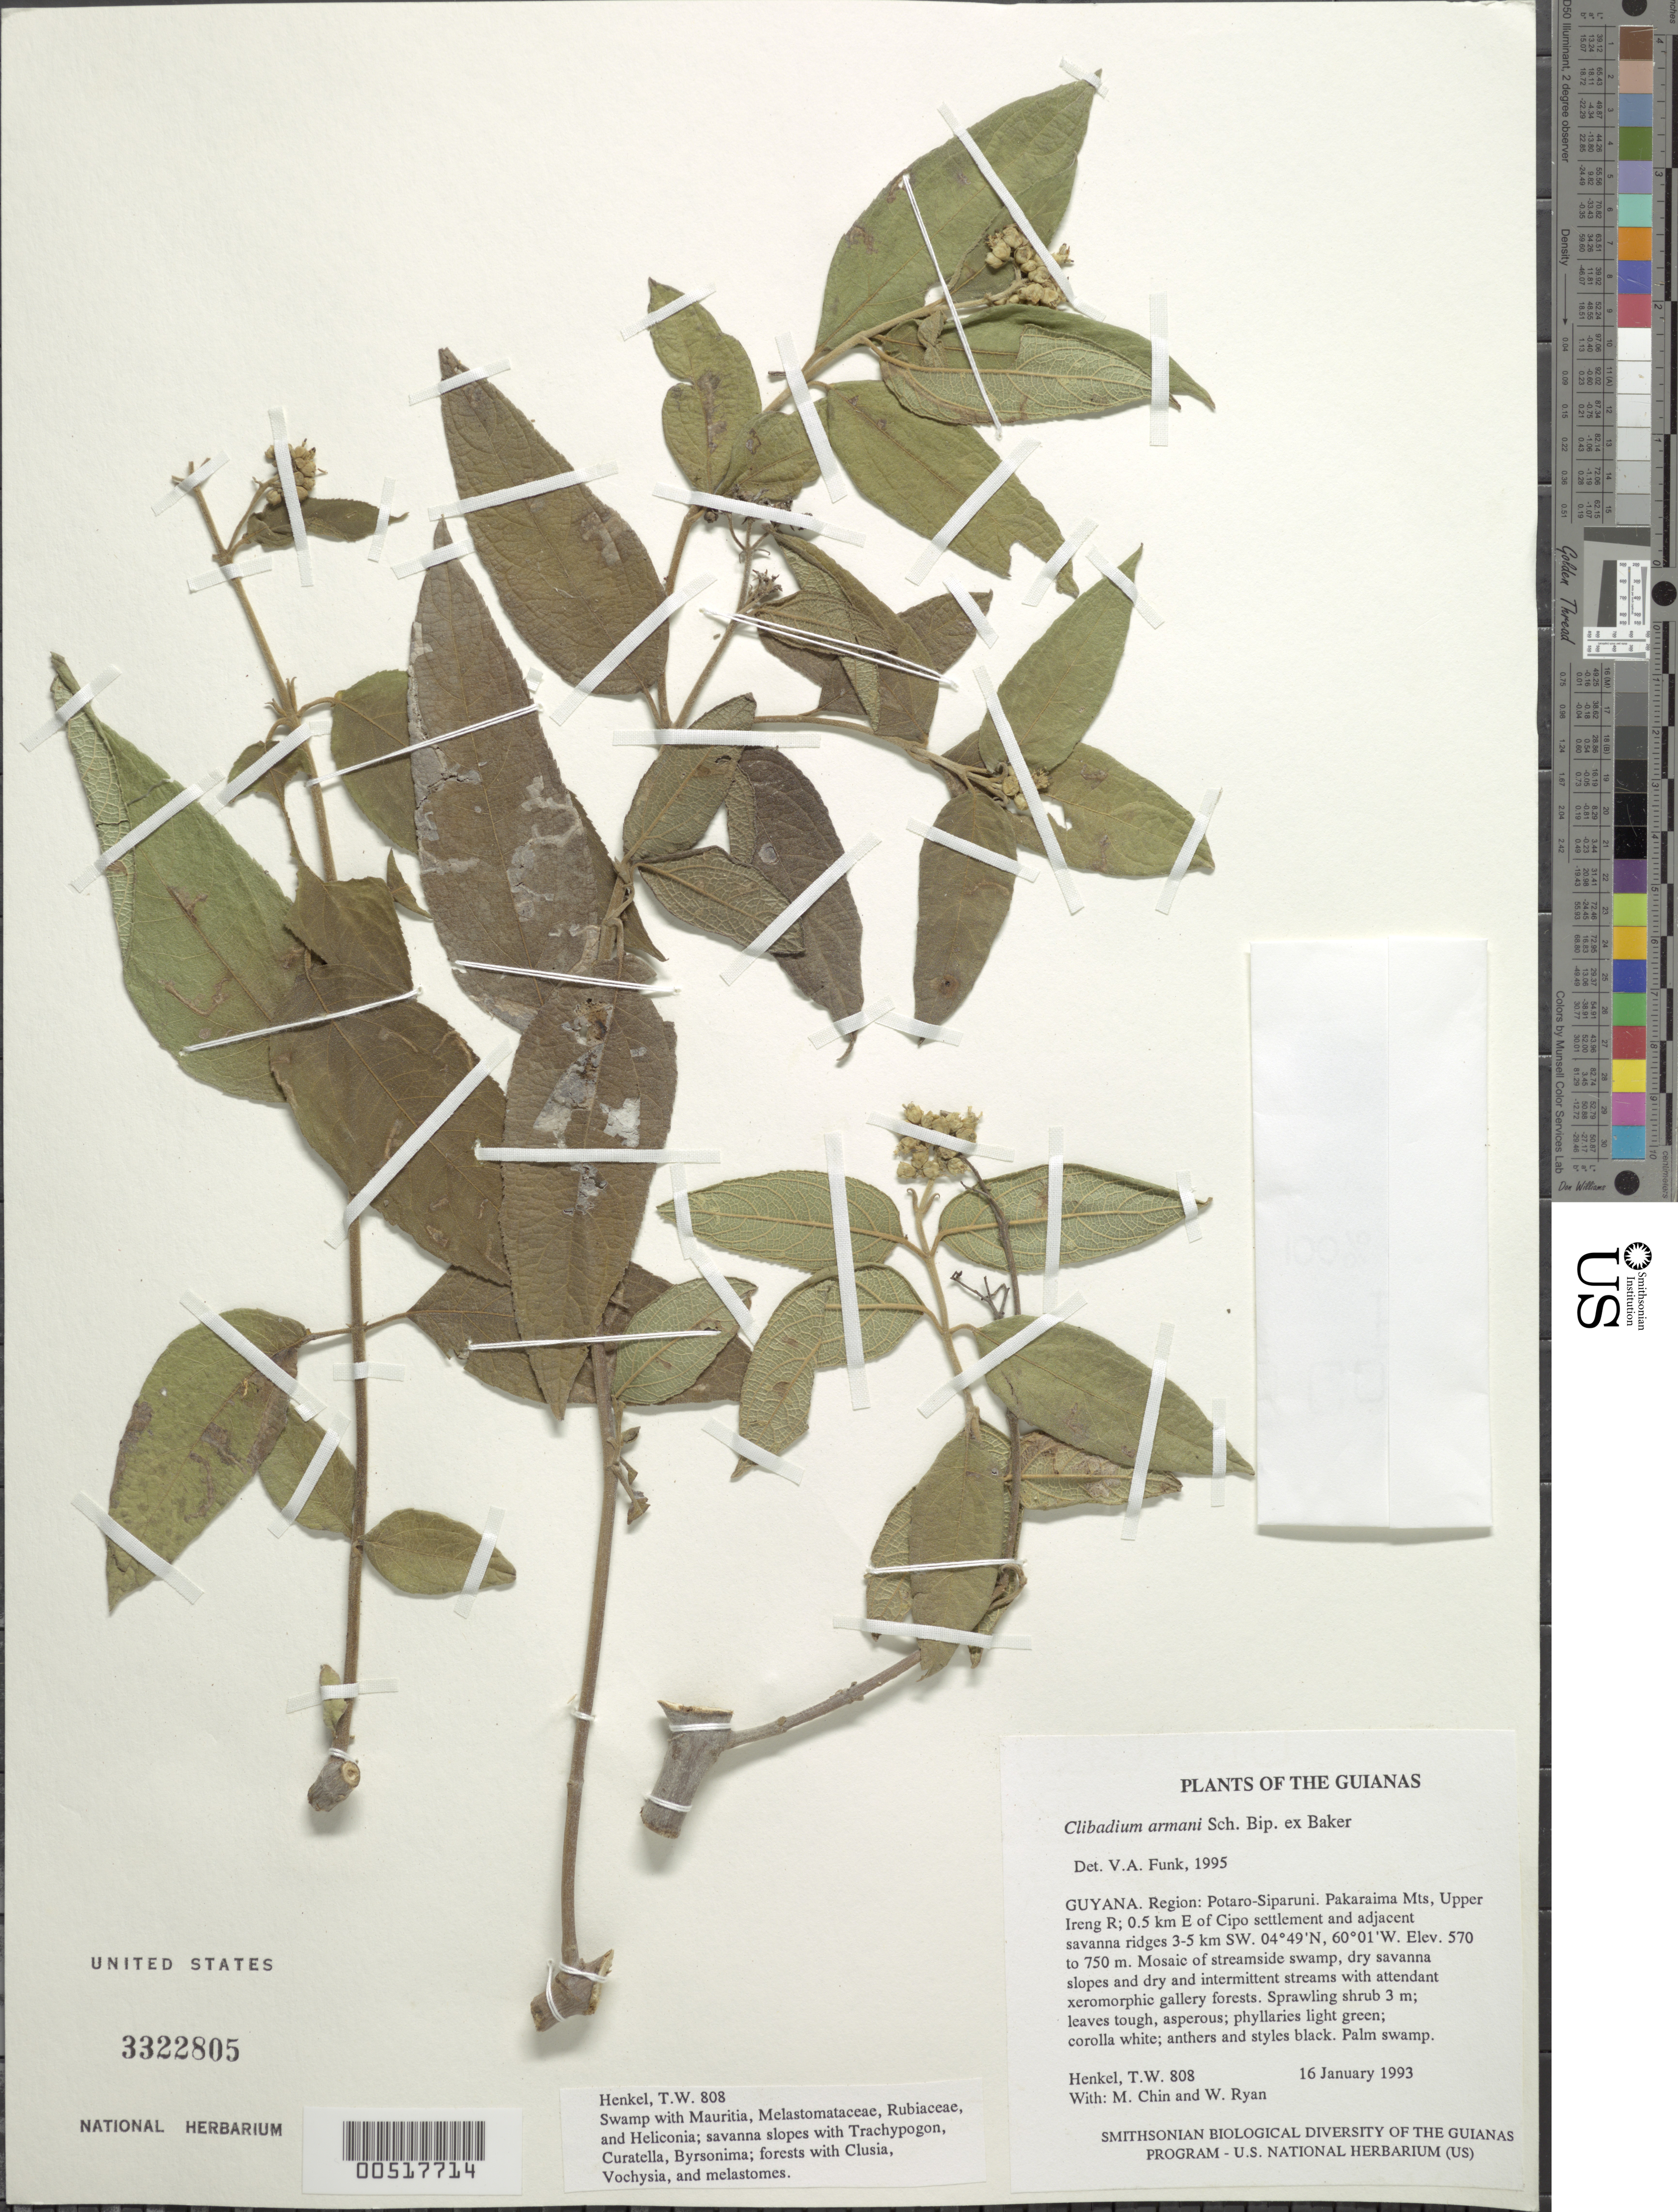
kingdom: Plantae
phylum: Tracheophyta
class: Magnoliopsida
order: Asterales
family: Asteraceae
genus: Clibadium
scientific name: Clibadium armani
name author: (Balb.) Sch. Bip. ex O.E. Schulz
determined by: Funk, Vicki A., (BOT), Smithsonian Institution - National Museum of Natural History (UNITED STATES)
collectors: T. Henkel, M. Chin & W. Ryan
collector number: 808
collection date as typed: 16 January 1993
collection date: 1993-01-16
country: Guyana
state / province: Potaro-Siparuni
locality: Pakaraima Mts, Upper Ireng R; 0.5 km E of Cipo settlement and adjacent savanna ridges 3-5 km SW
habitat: Mosaic of streamside swamp, dry savanna slopes and dry and intermittent streams with attendant xeromorphic gallery forests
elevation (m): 570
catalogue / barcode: US 3322805